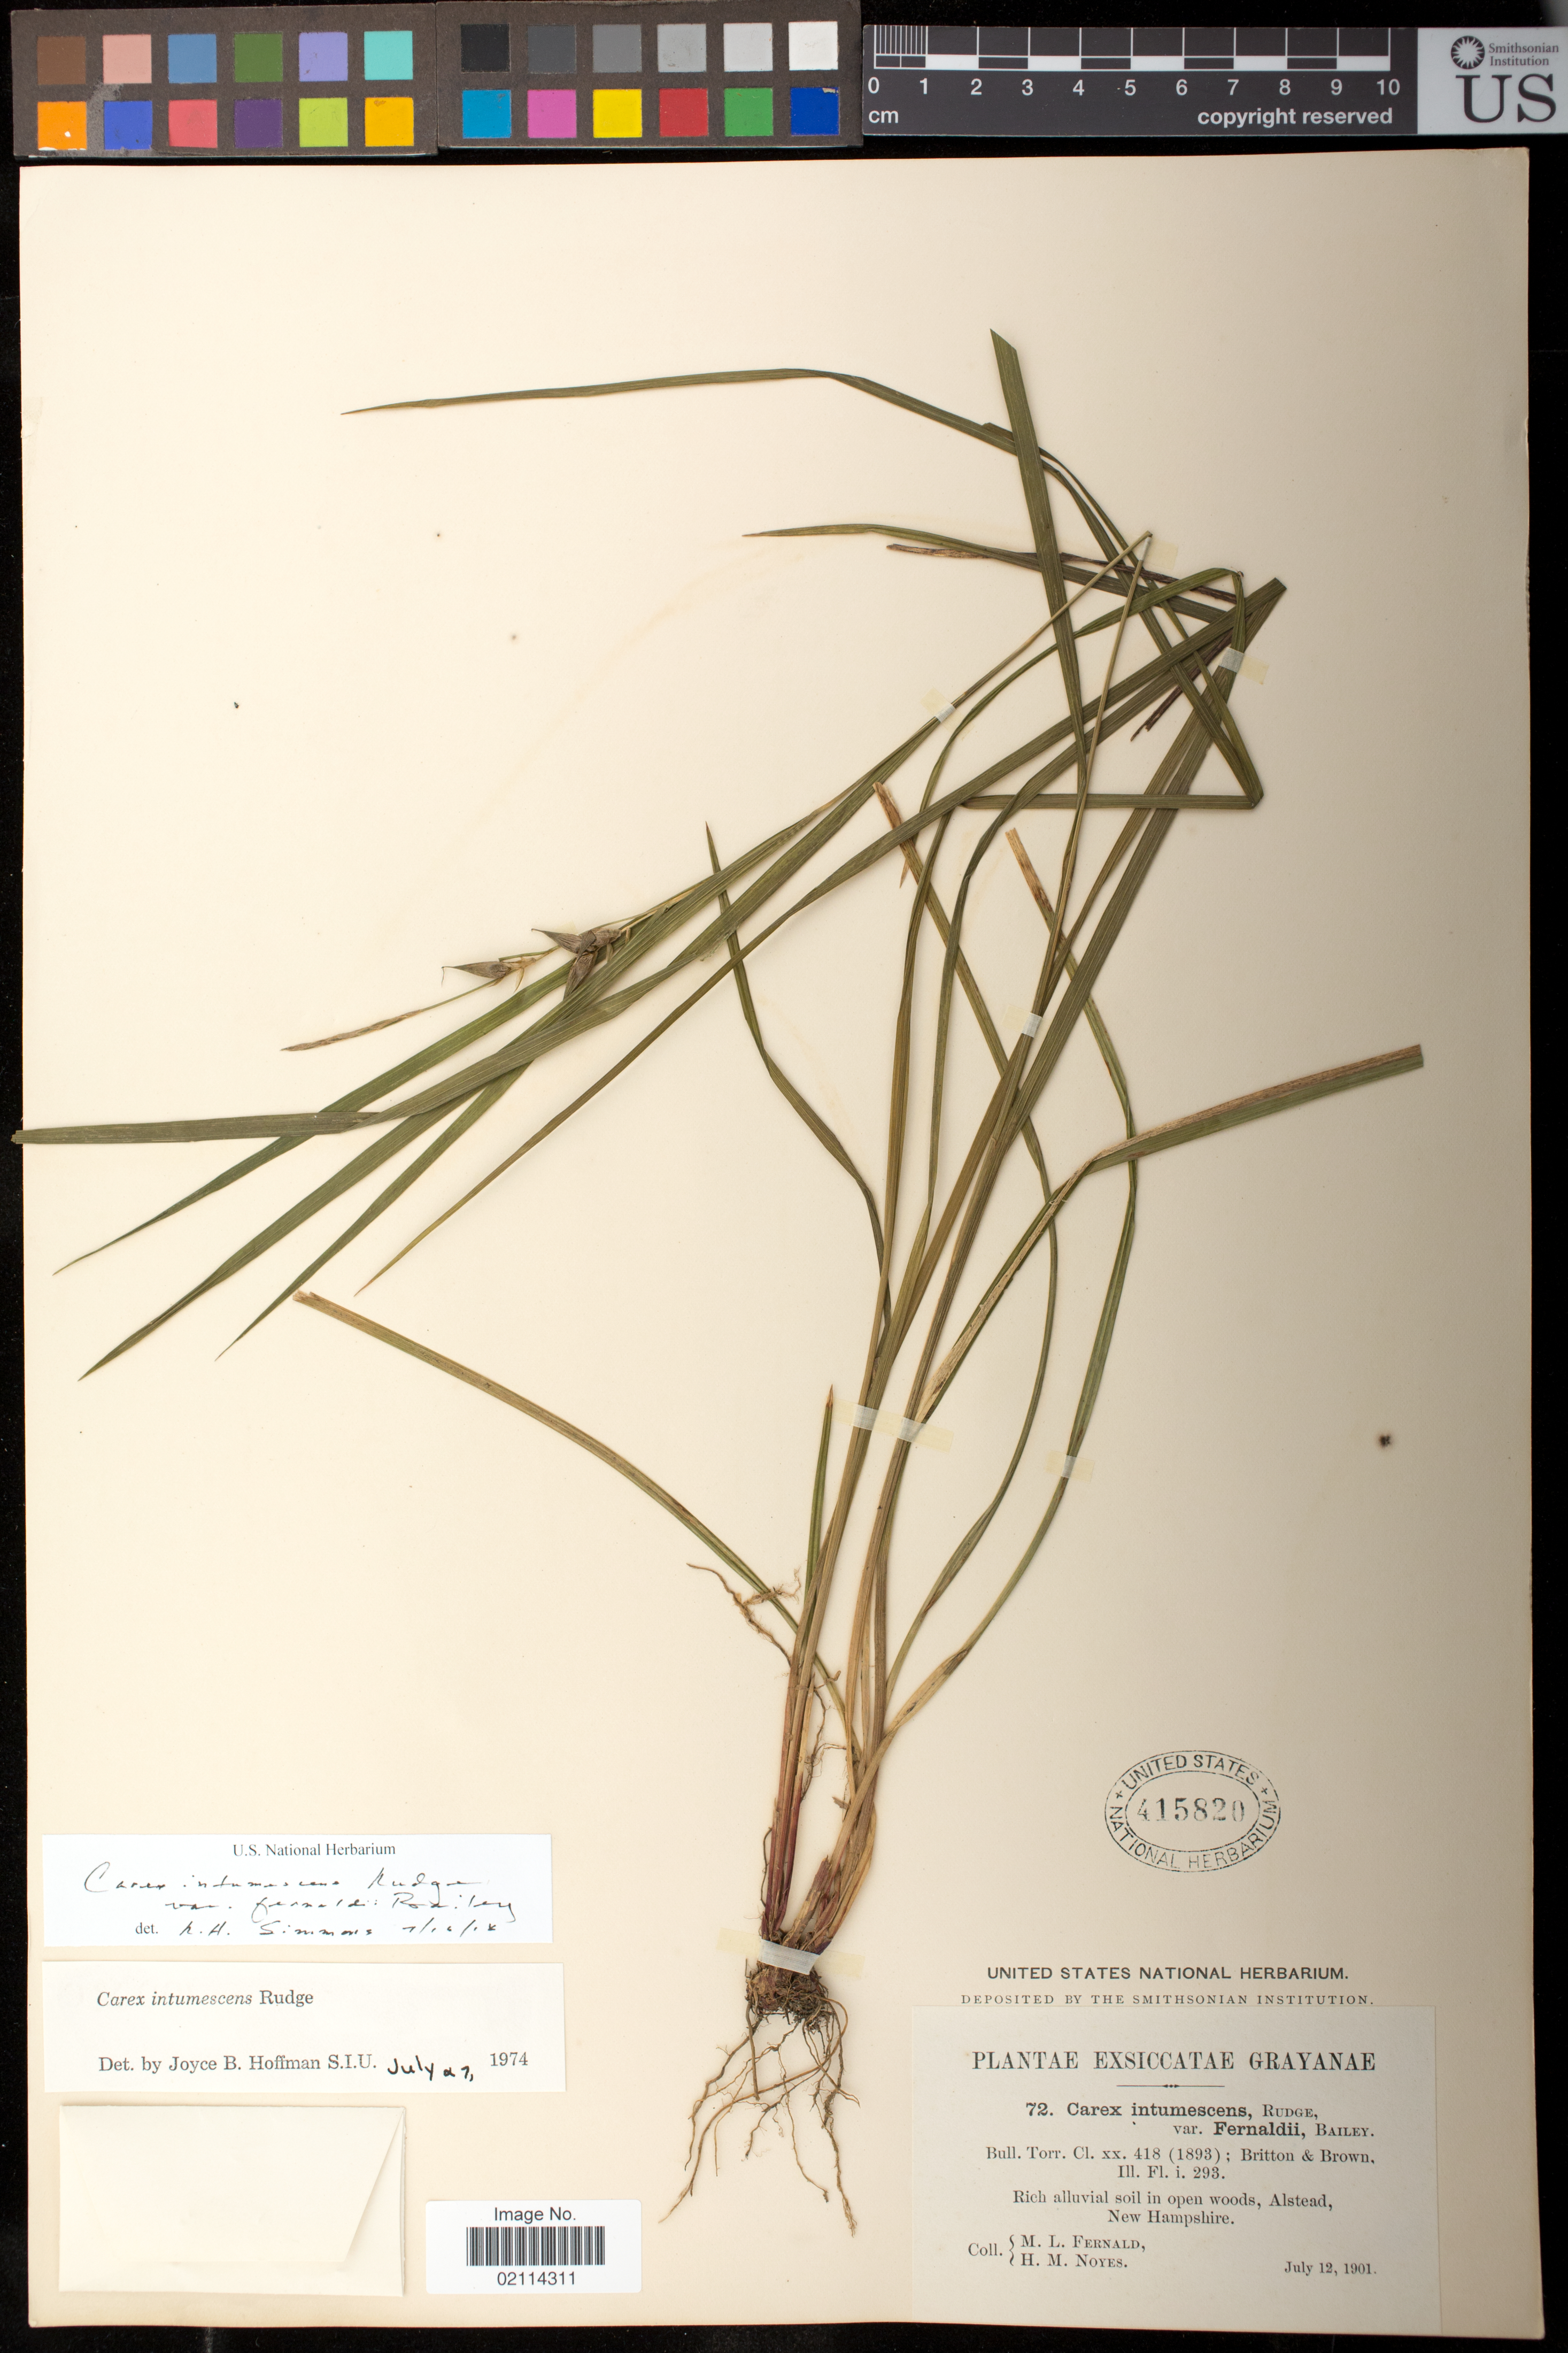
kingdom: Plantae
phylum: Tracheophyta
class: Liliopsida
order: Poales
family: Cyperaceae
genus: Carex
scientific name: Carex intumescens var. fernaldii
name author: L.H. Bailey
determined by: Simmons, R. H., (UNITED STATES)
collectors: M. L. Fernald & H. Noyes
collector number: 72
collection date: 1901-07-12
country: United States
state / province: New Hampshire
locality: Grayanae, rich alluvial soil in open woods, Alstead.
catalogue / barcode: US 415820